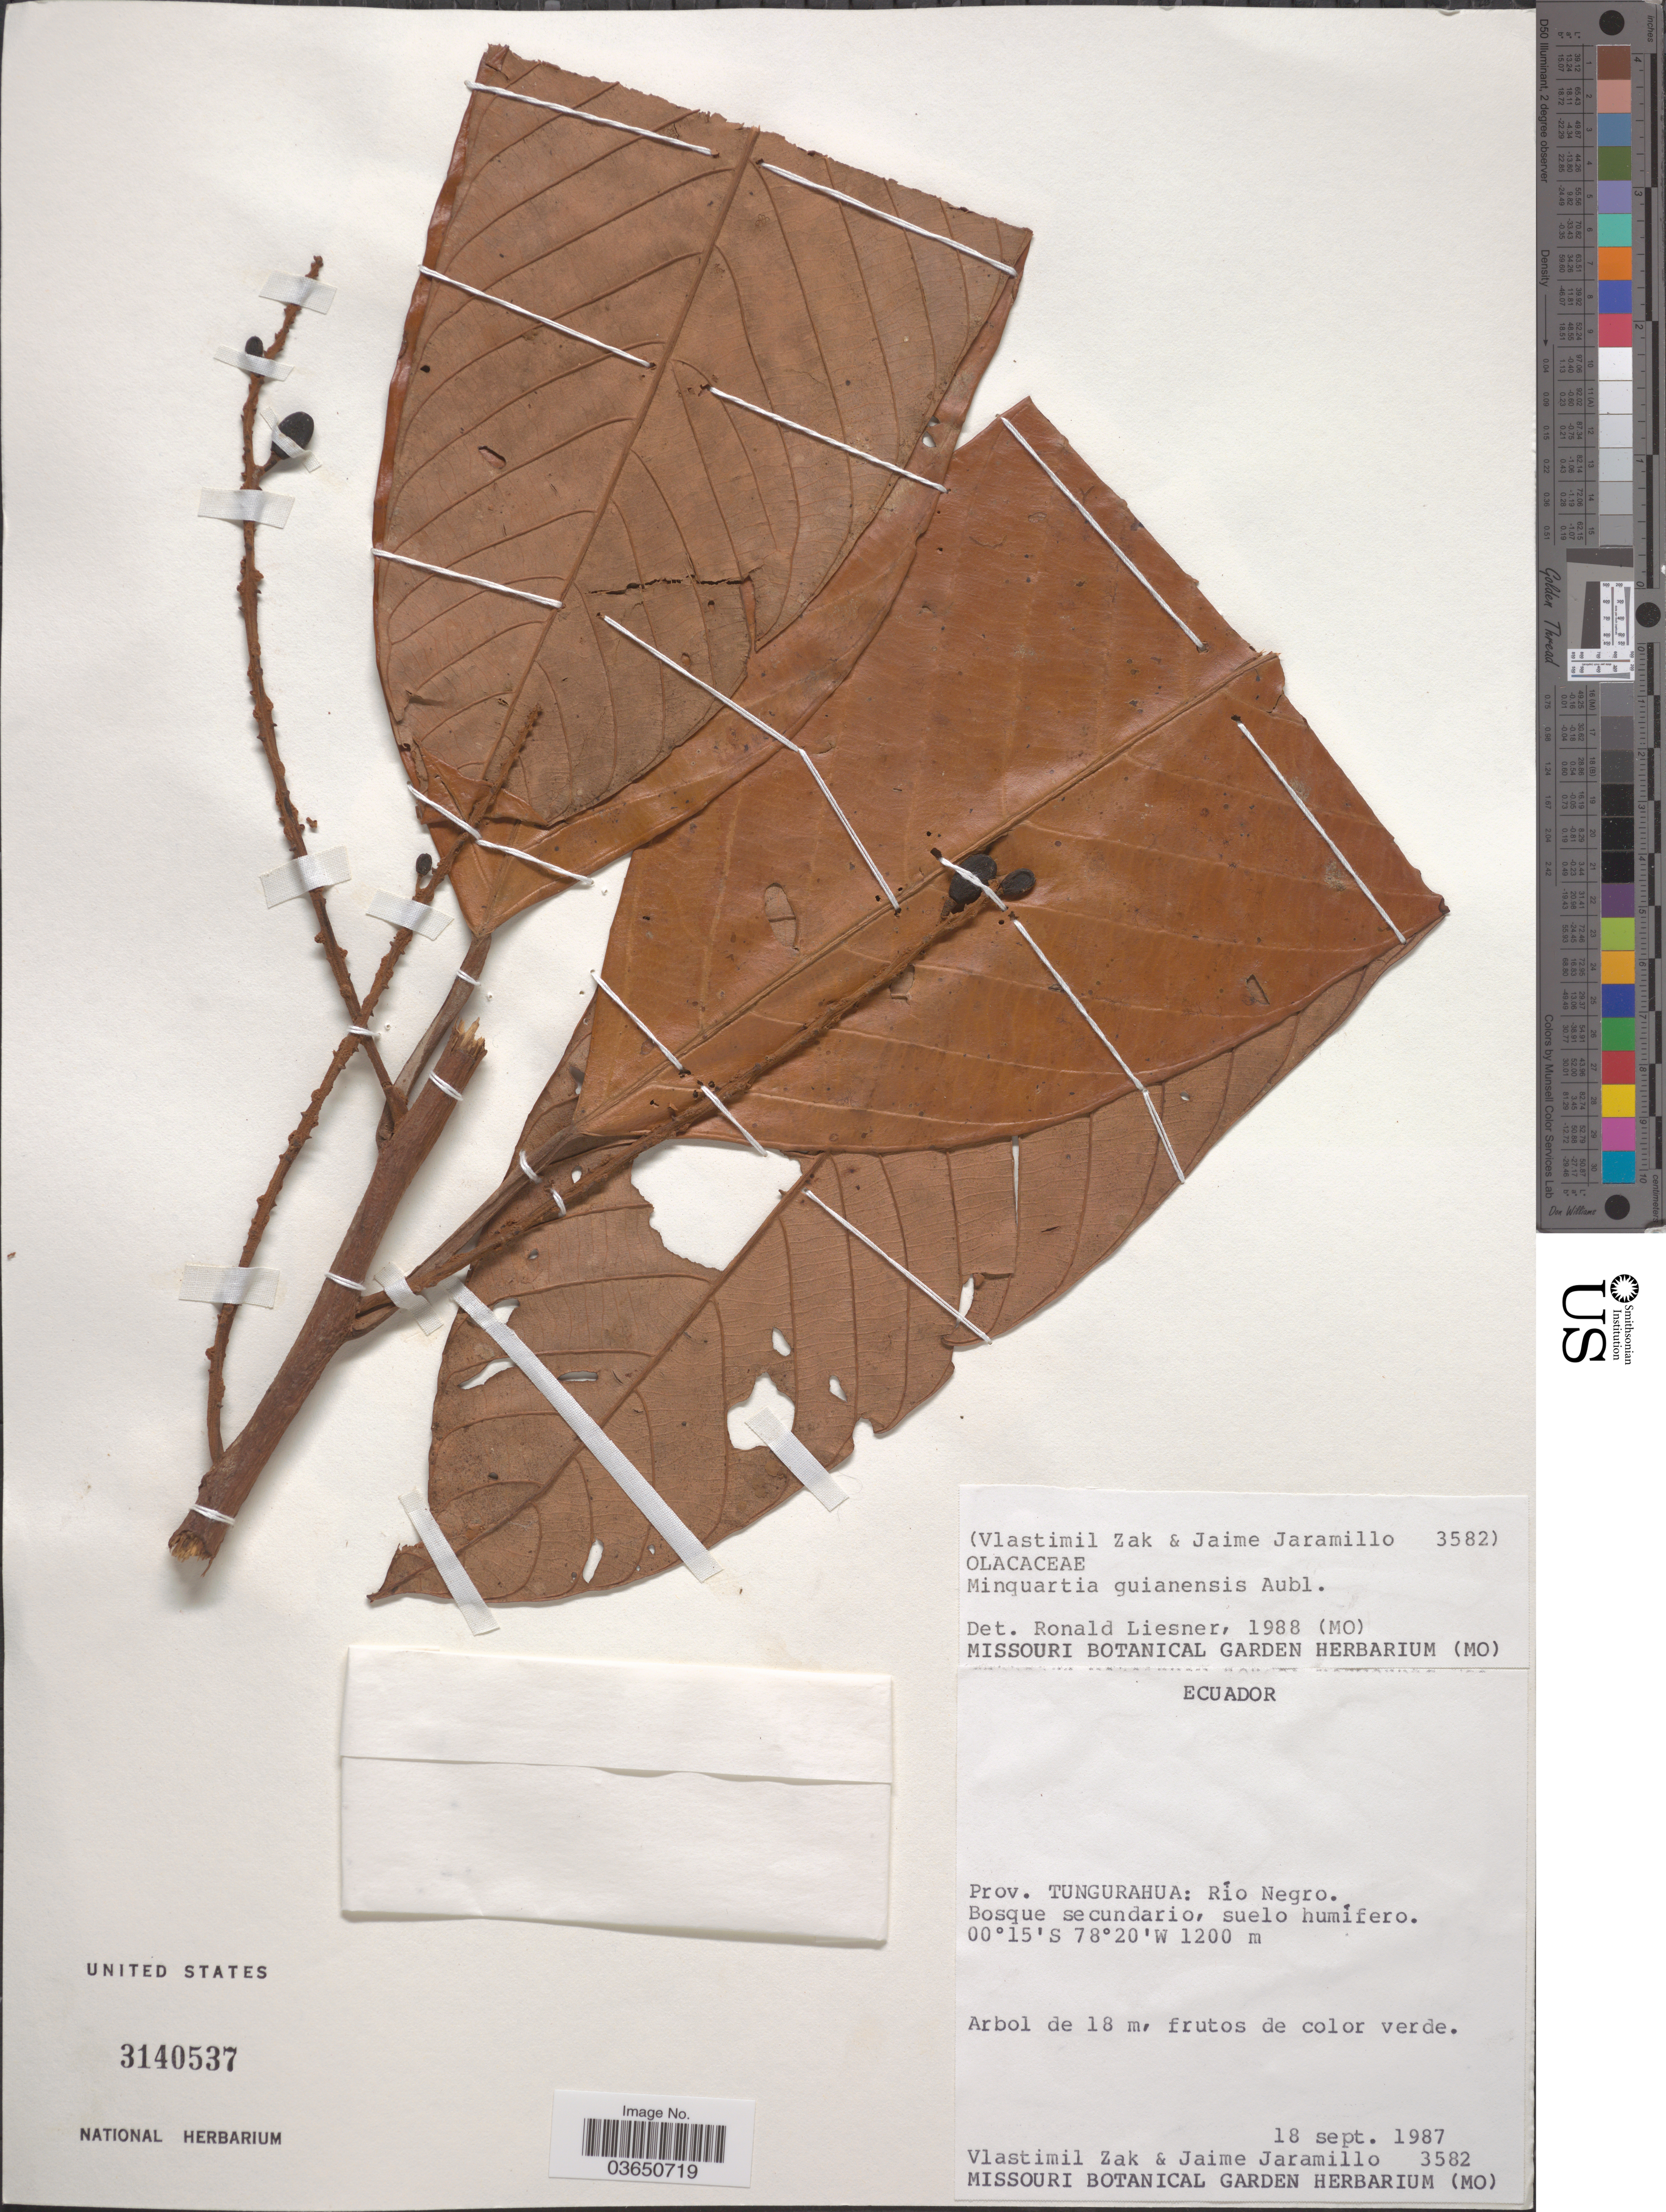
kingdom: Plantae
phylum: Tracheophyta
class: Magnoliopsida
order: Santalales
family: Coulaceae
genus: Minquartia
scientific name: Minquartia guianensis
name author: Aubl.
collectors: V. Zak & J. Jaramillo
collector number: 3582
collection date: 1987-09-18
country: Ecuador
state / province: Tungurahua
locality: Río Negro.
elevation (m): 1200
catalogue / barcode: US 3140537